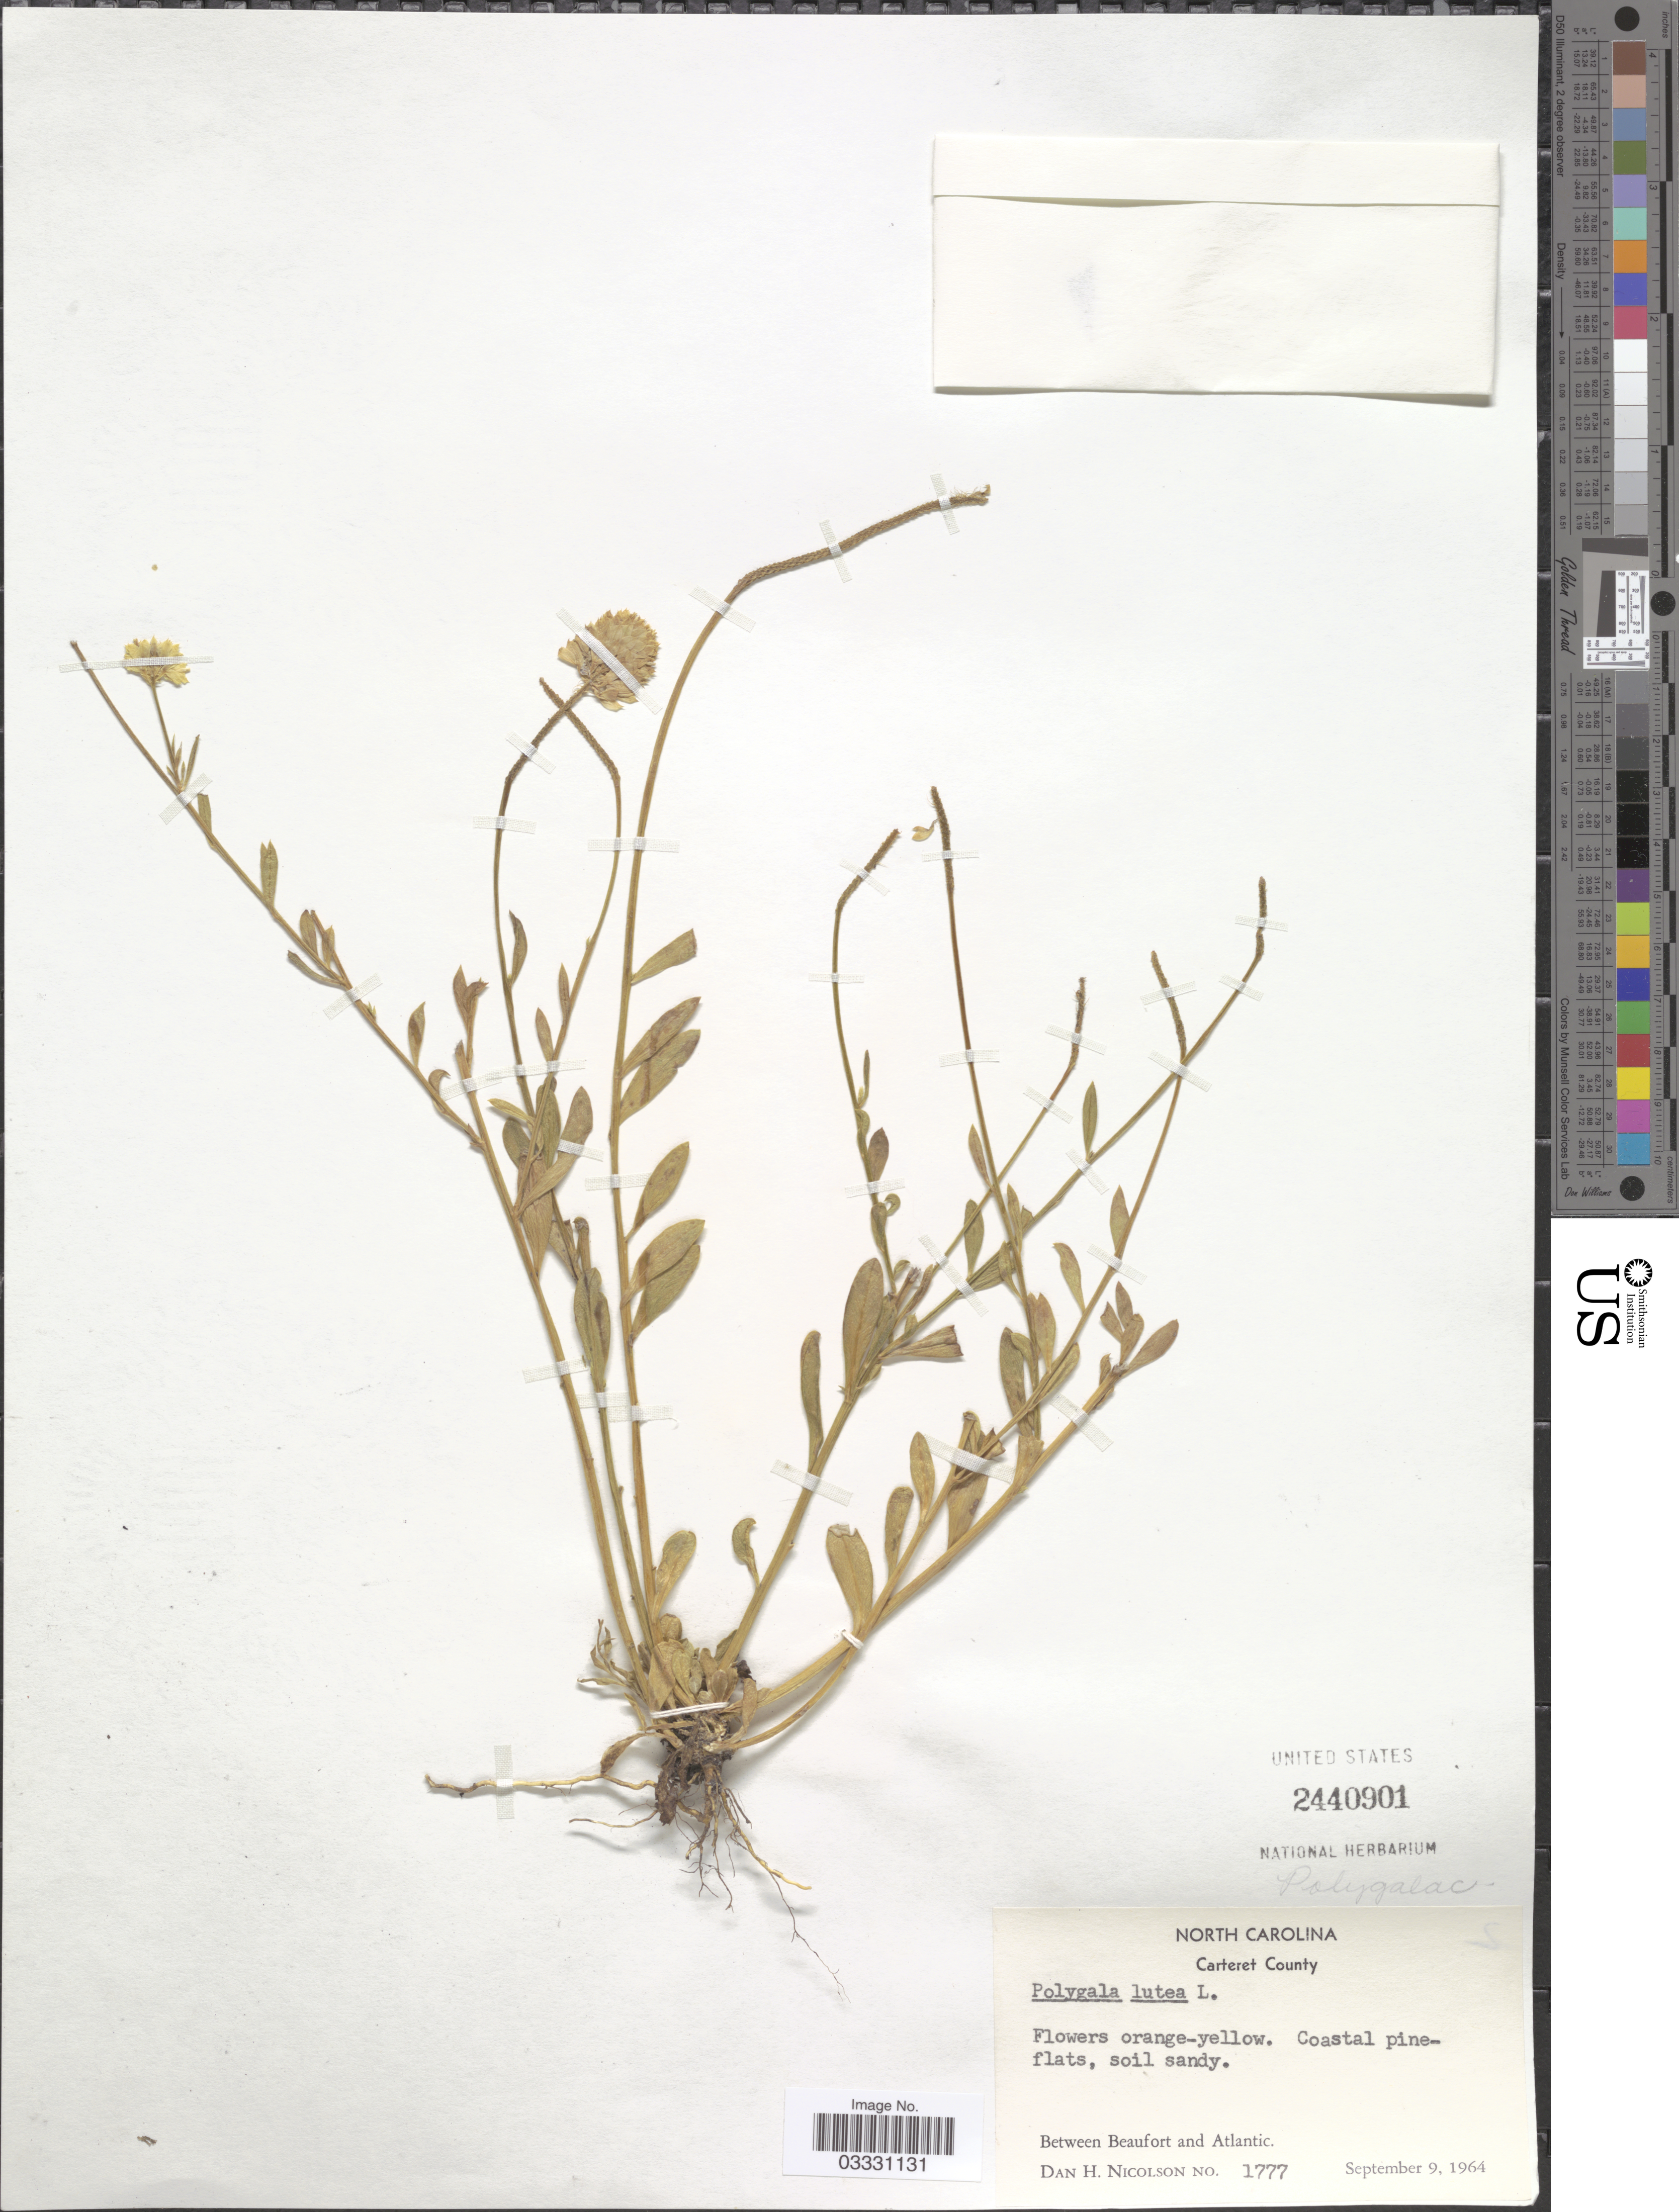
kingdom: Plantae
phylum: Tracheophyta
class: Magnoliopsida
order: Fabales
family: Polygalaceae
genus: Polygala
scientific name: Polygala lutea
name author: L.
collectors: D. H. Nicolson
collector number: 1777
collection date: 1964-09-09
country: United States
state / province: North Carolina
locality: Carteret County. Between Beaufort and Atlantic.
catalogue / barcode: US 2440901